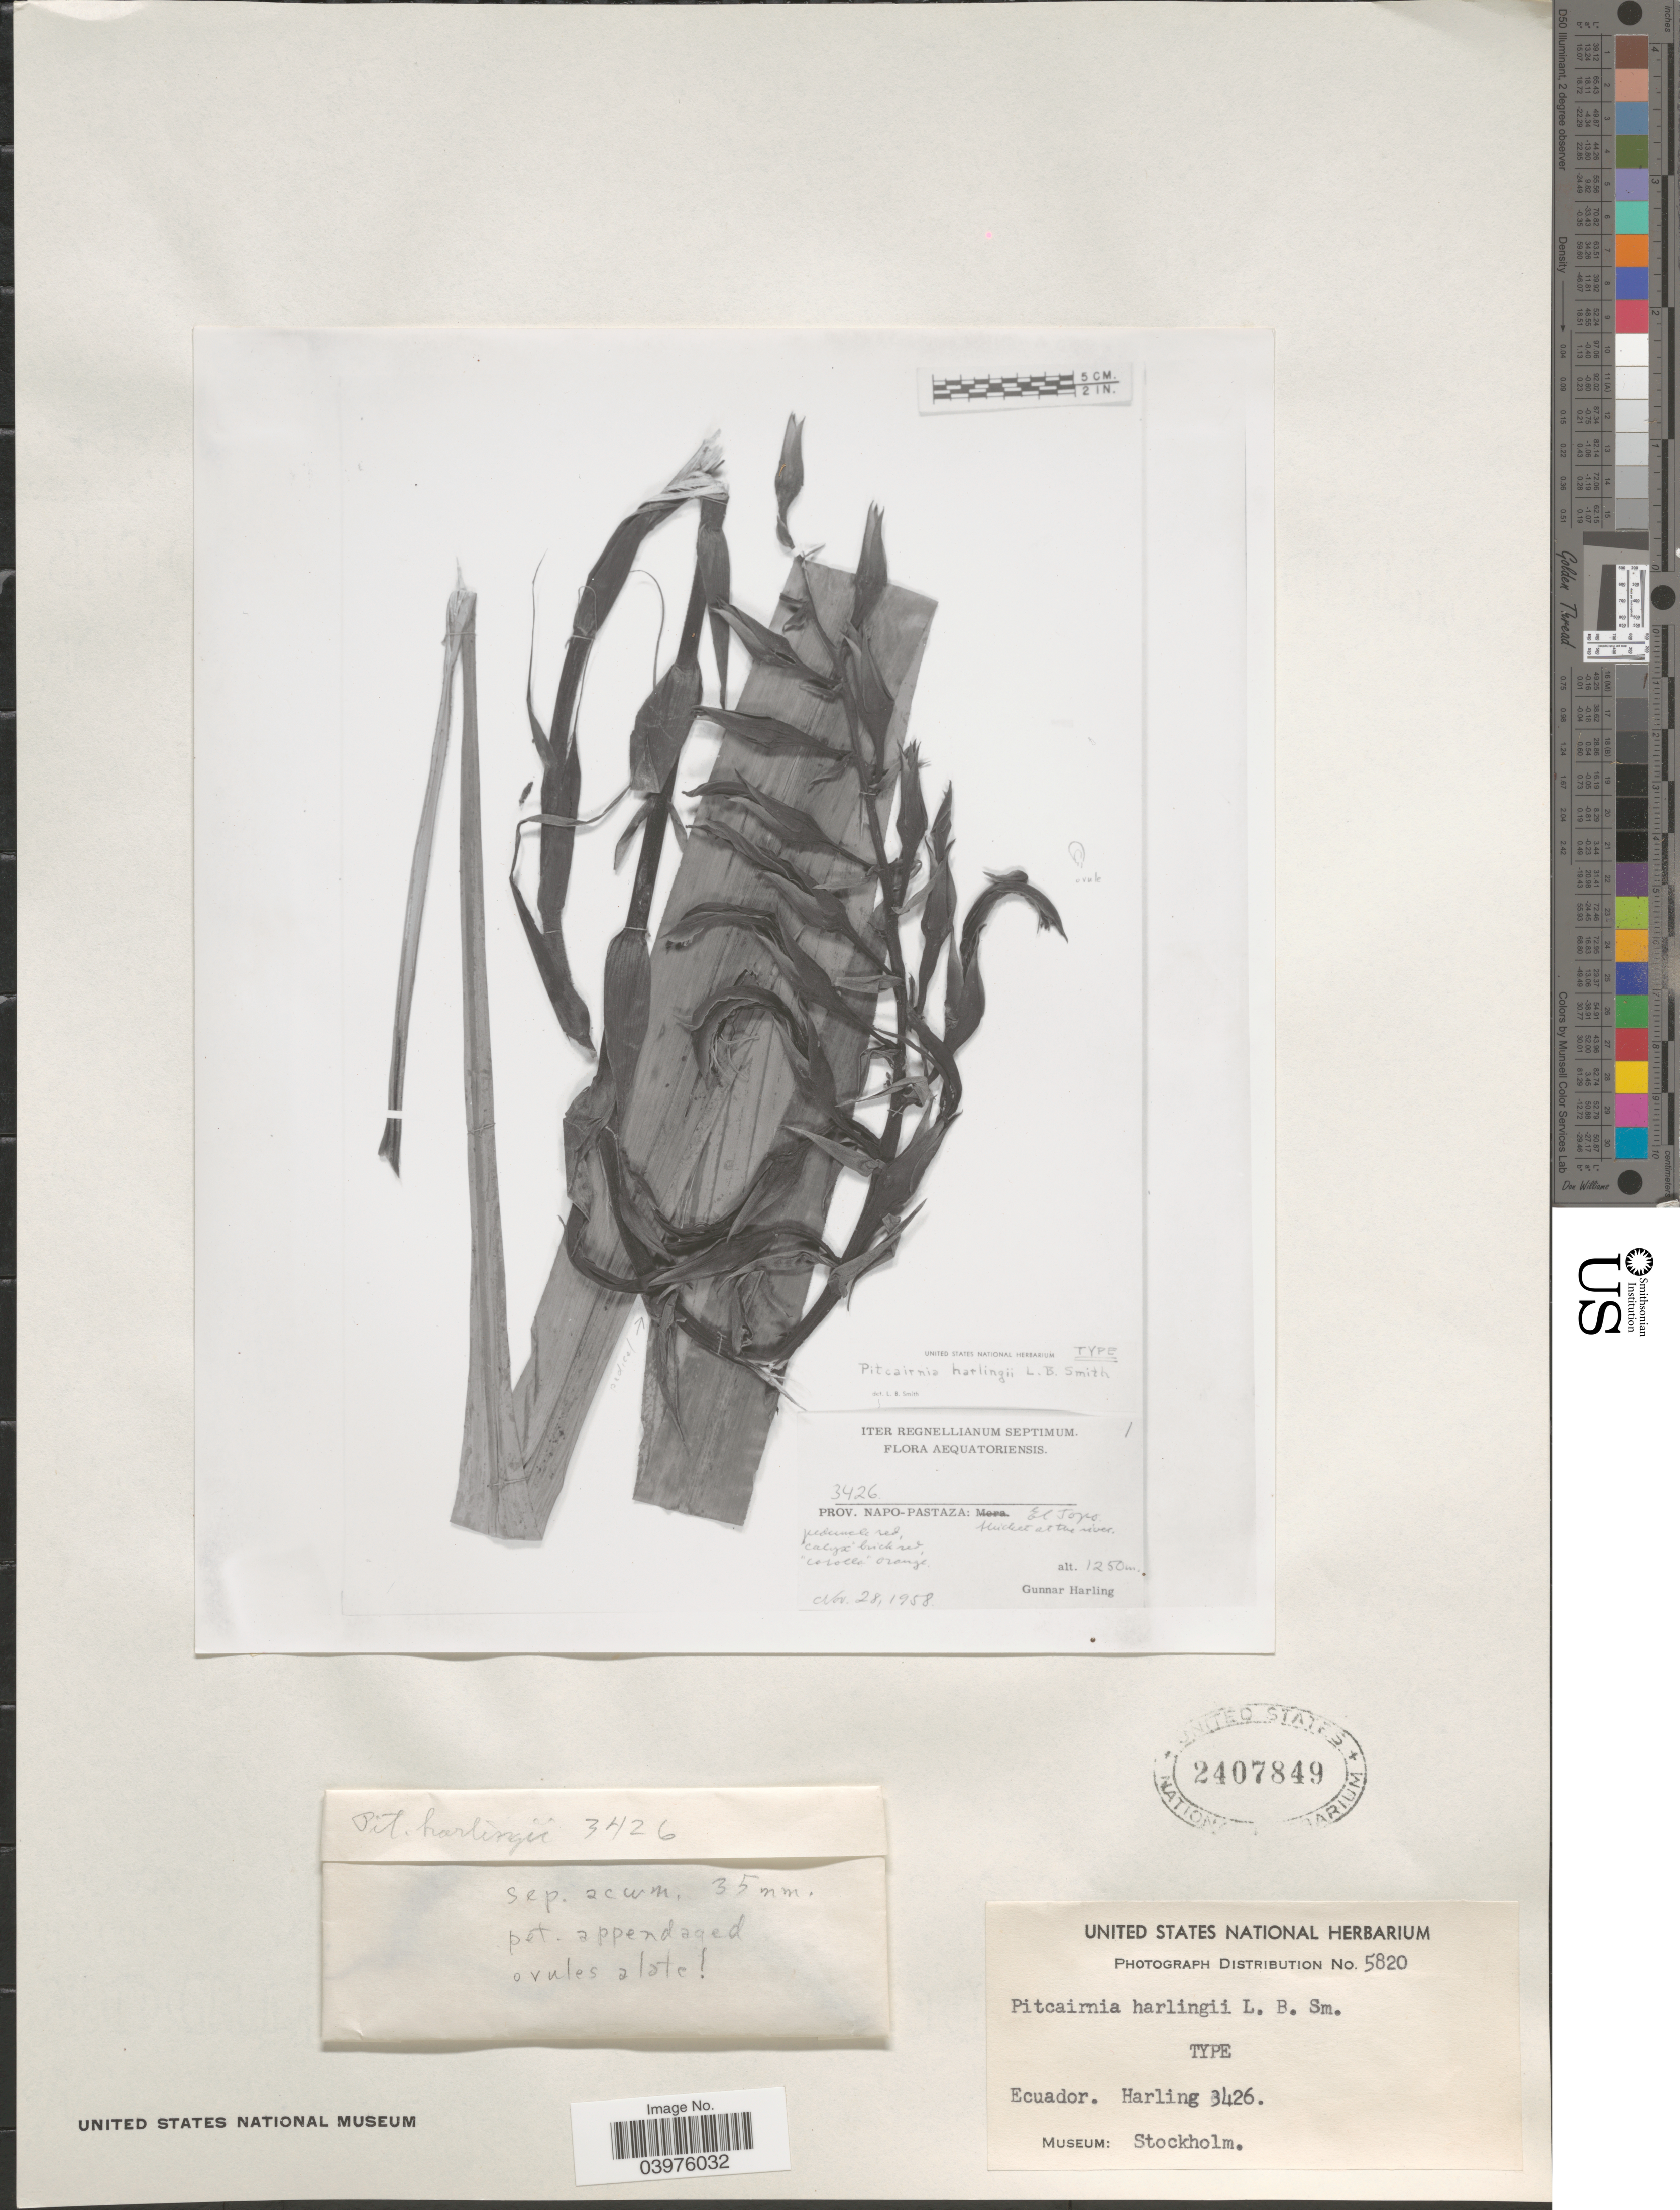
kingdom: Plantae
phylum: Tracheophyta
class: Liliopsida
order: Poales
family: Bromeliaceae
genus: Pitcairnia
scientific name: Pitcairnia harlingii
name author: L.B. Sm.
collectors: G. Harling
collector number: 3426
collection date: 1958-11-28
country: Ecuador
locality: Prov. Napo-Pastaza: El Topo thicket at the river.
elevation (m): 1250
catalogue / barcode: US 2407849